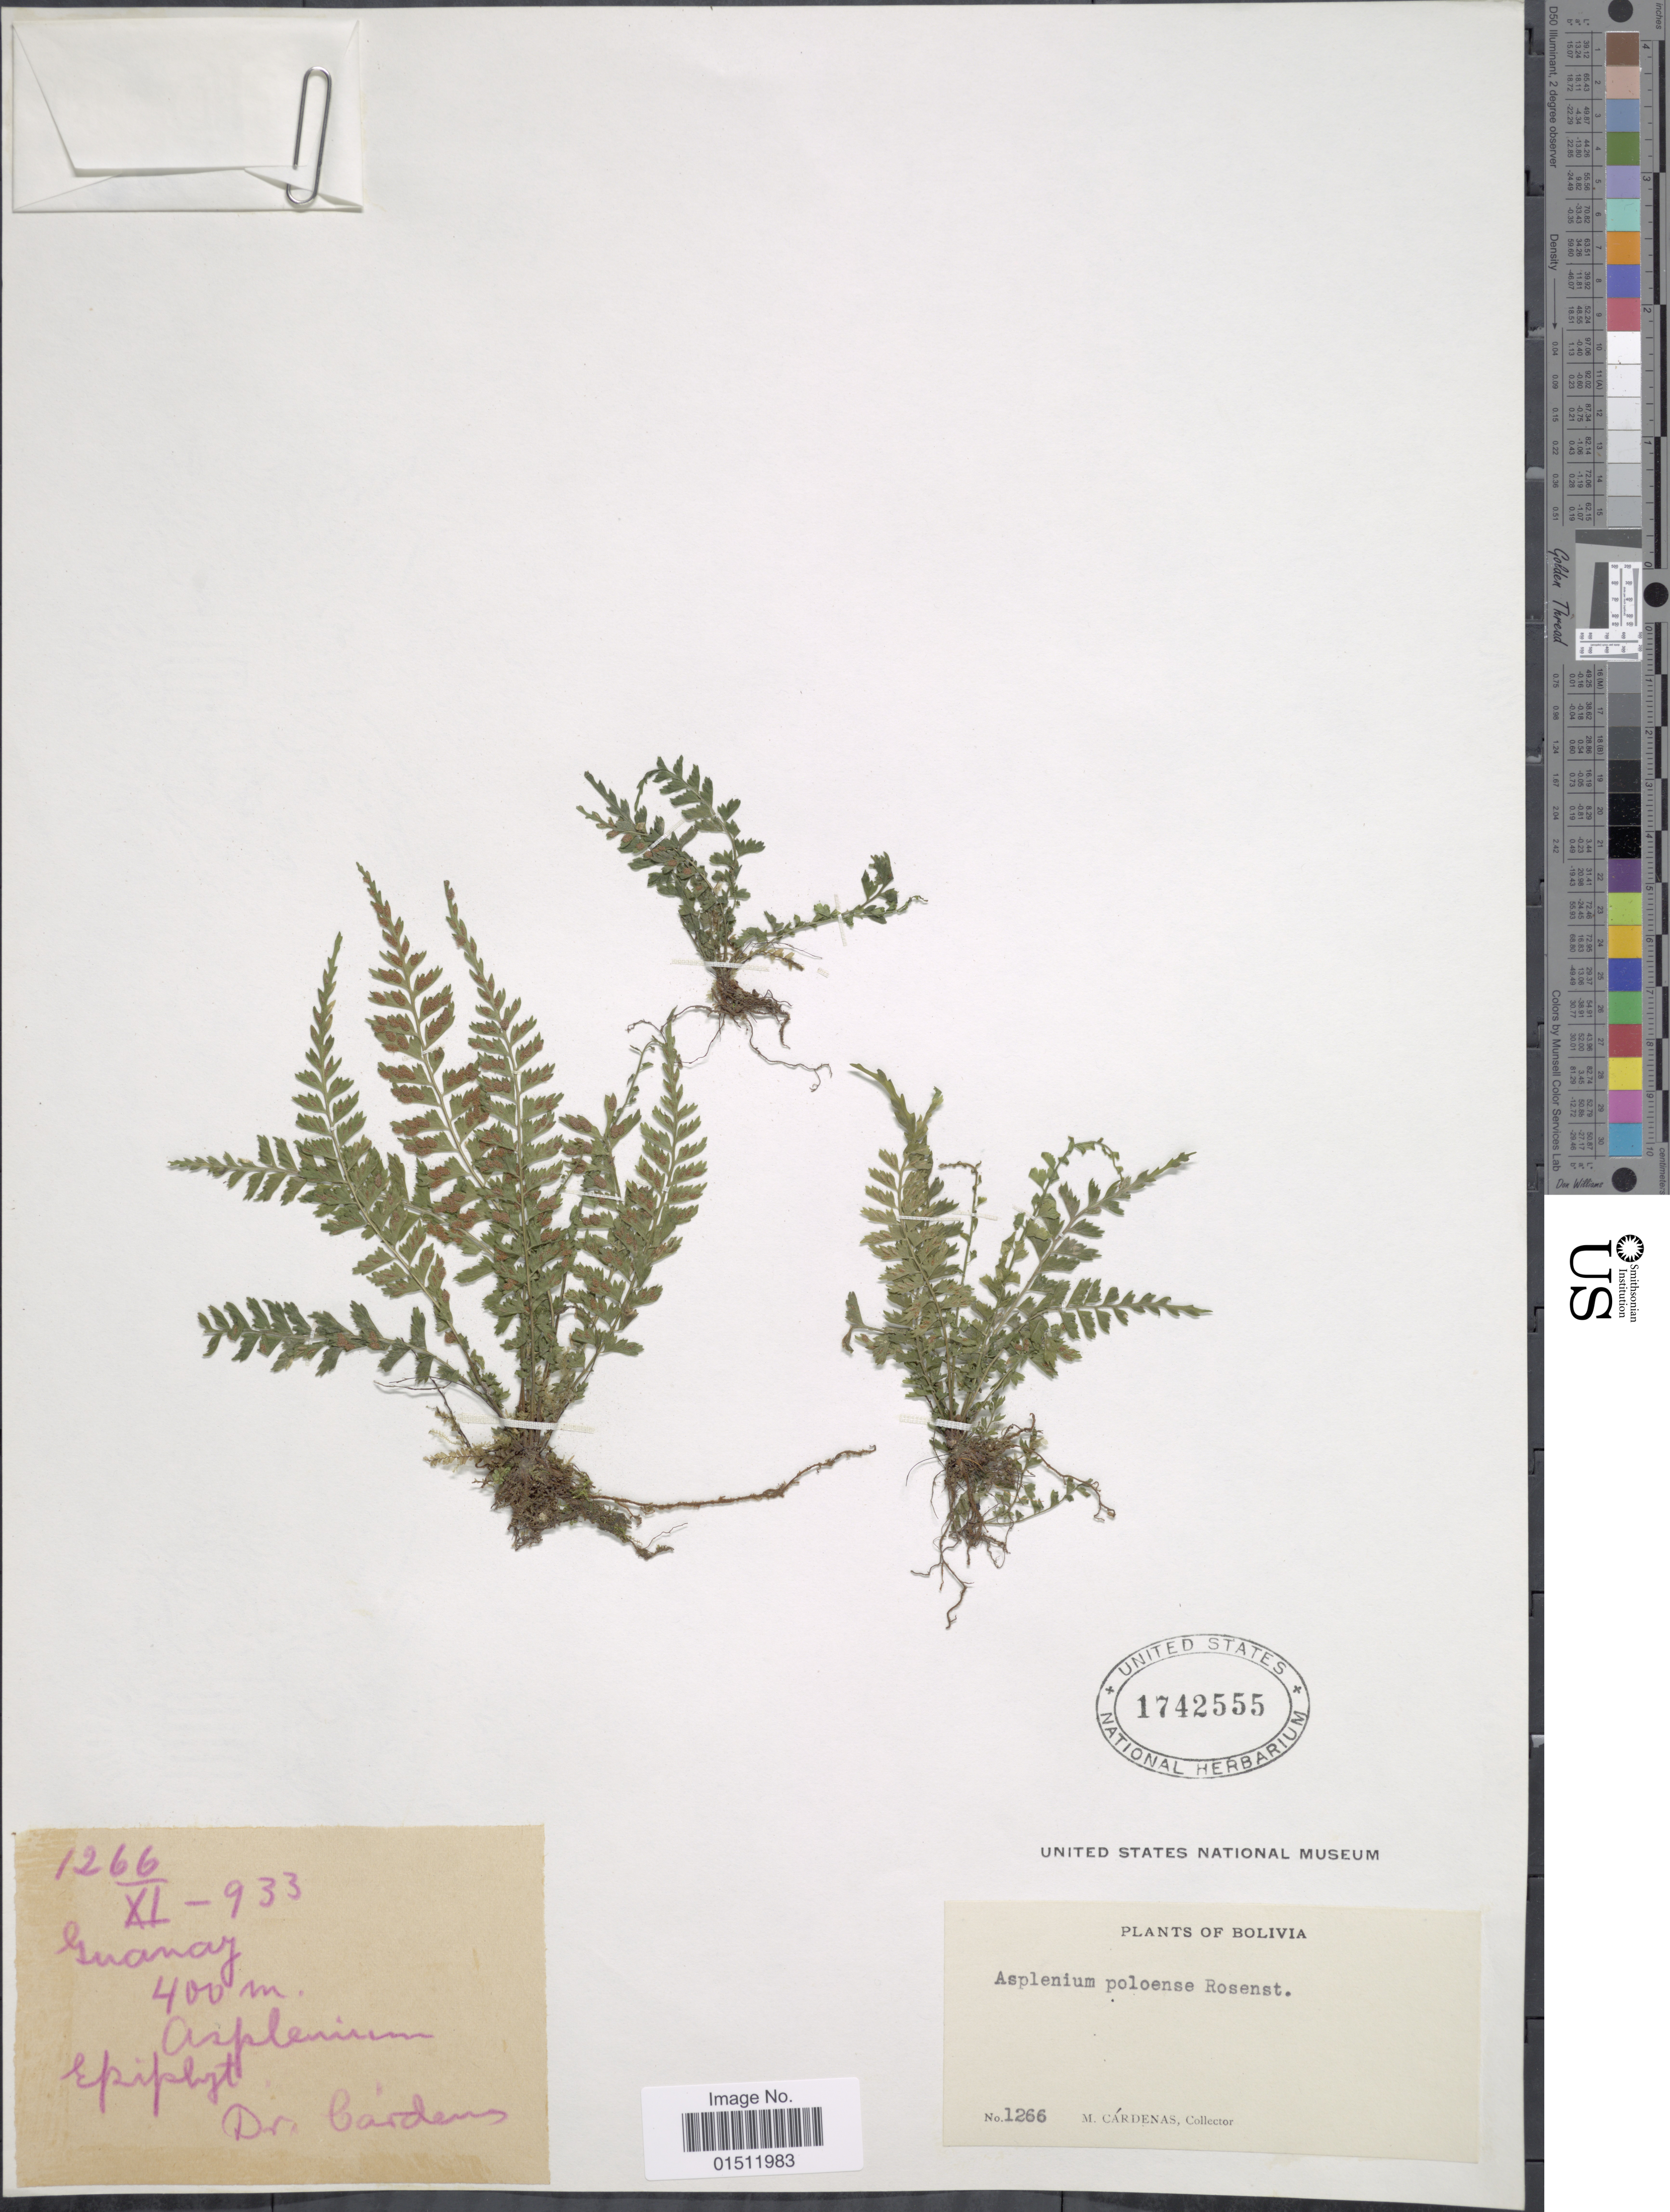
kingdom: Plantae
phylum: Tracheophyta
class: Polypodiopsida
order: Polypodiales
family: Aspleniaceae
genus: Asplenium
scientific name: Asplenium poloense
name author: Rosenst.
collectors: M. Cárdenas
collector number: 1266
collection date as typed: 933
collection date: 1933-11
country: Bolivia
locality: Guanay.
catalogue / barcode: US 1742555